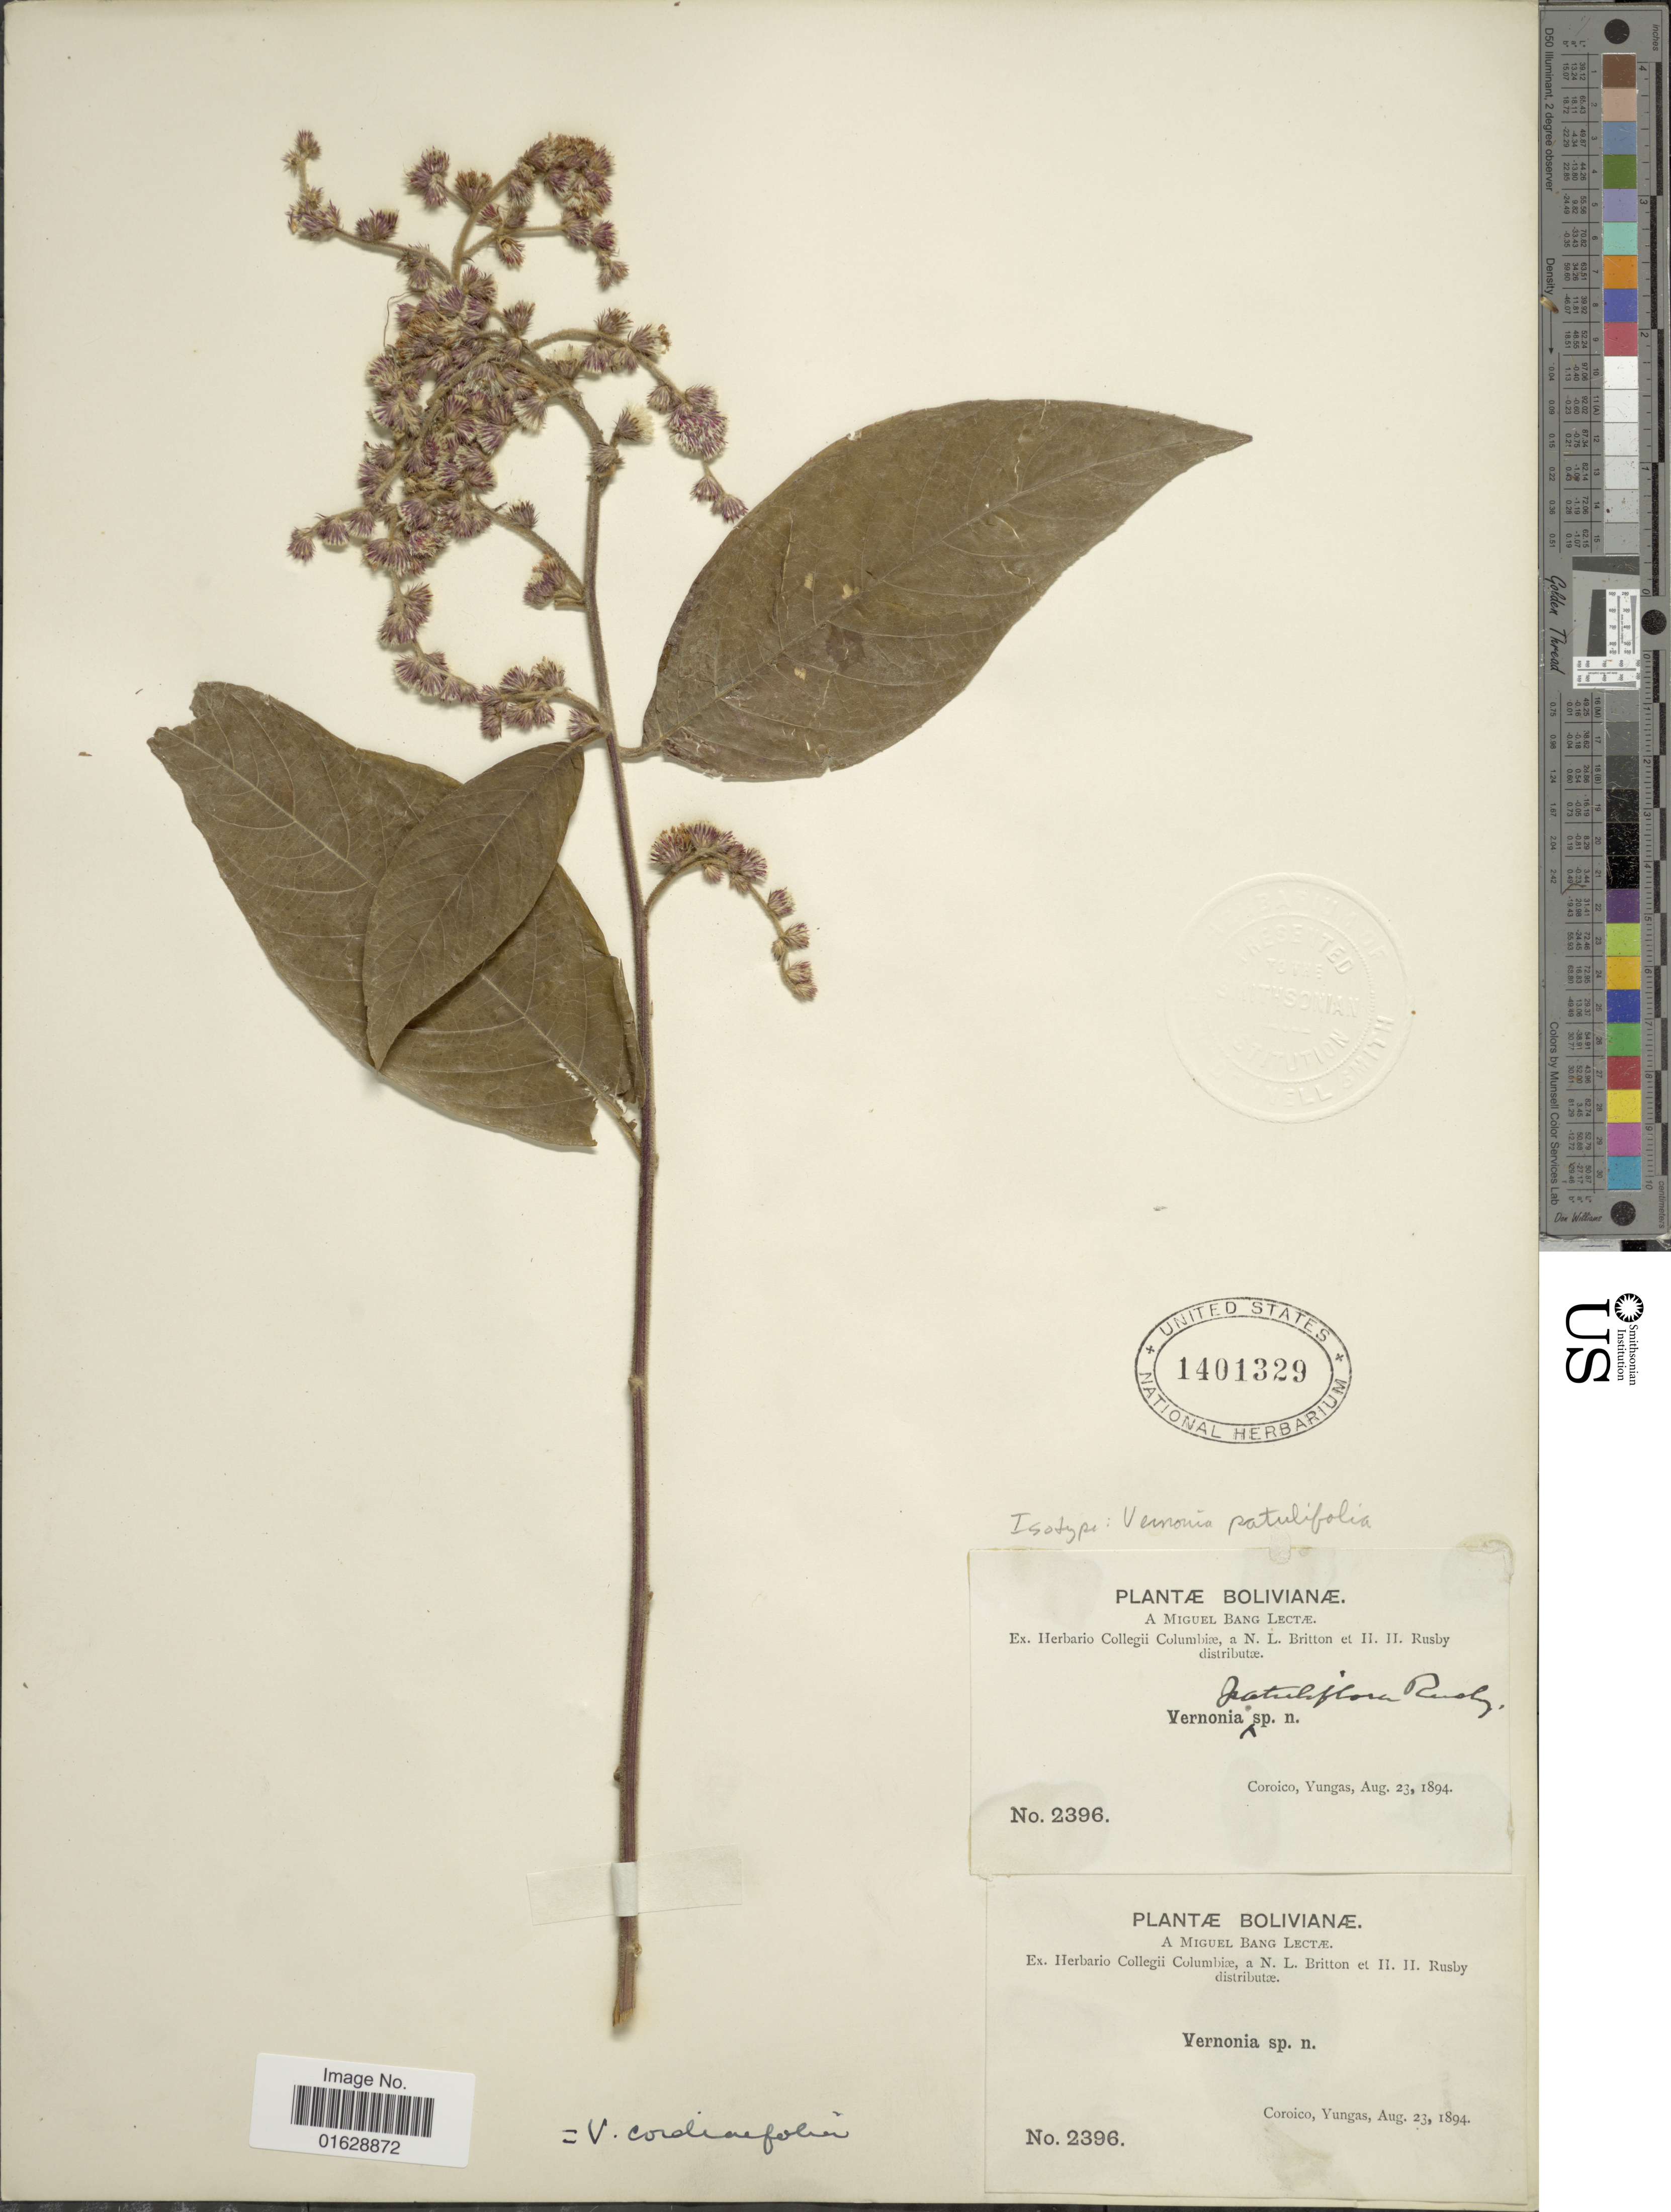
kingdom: Plantae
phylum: Tracheophyta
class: Magnoliopsida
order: Asterales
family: Asteraceae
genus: Lepidaploa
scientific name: Lepidaploa cordiaefolia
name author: (Kunth) H. Rob.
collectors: M. Bang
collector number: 2396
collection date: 1894-08-23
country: Bolivia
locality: Coroico, Yungas.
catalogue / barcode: US 1401329